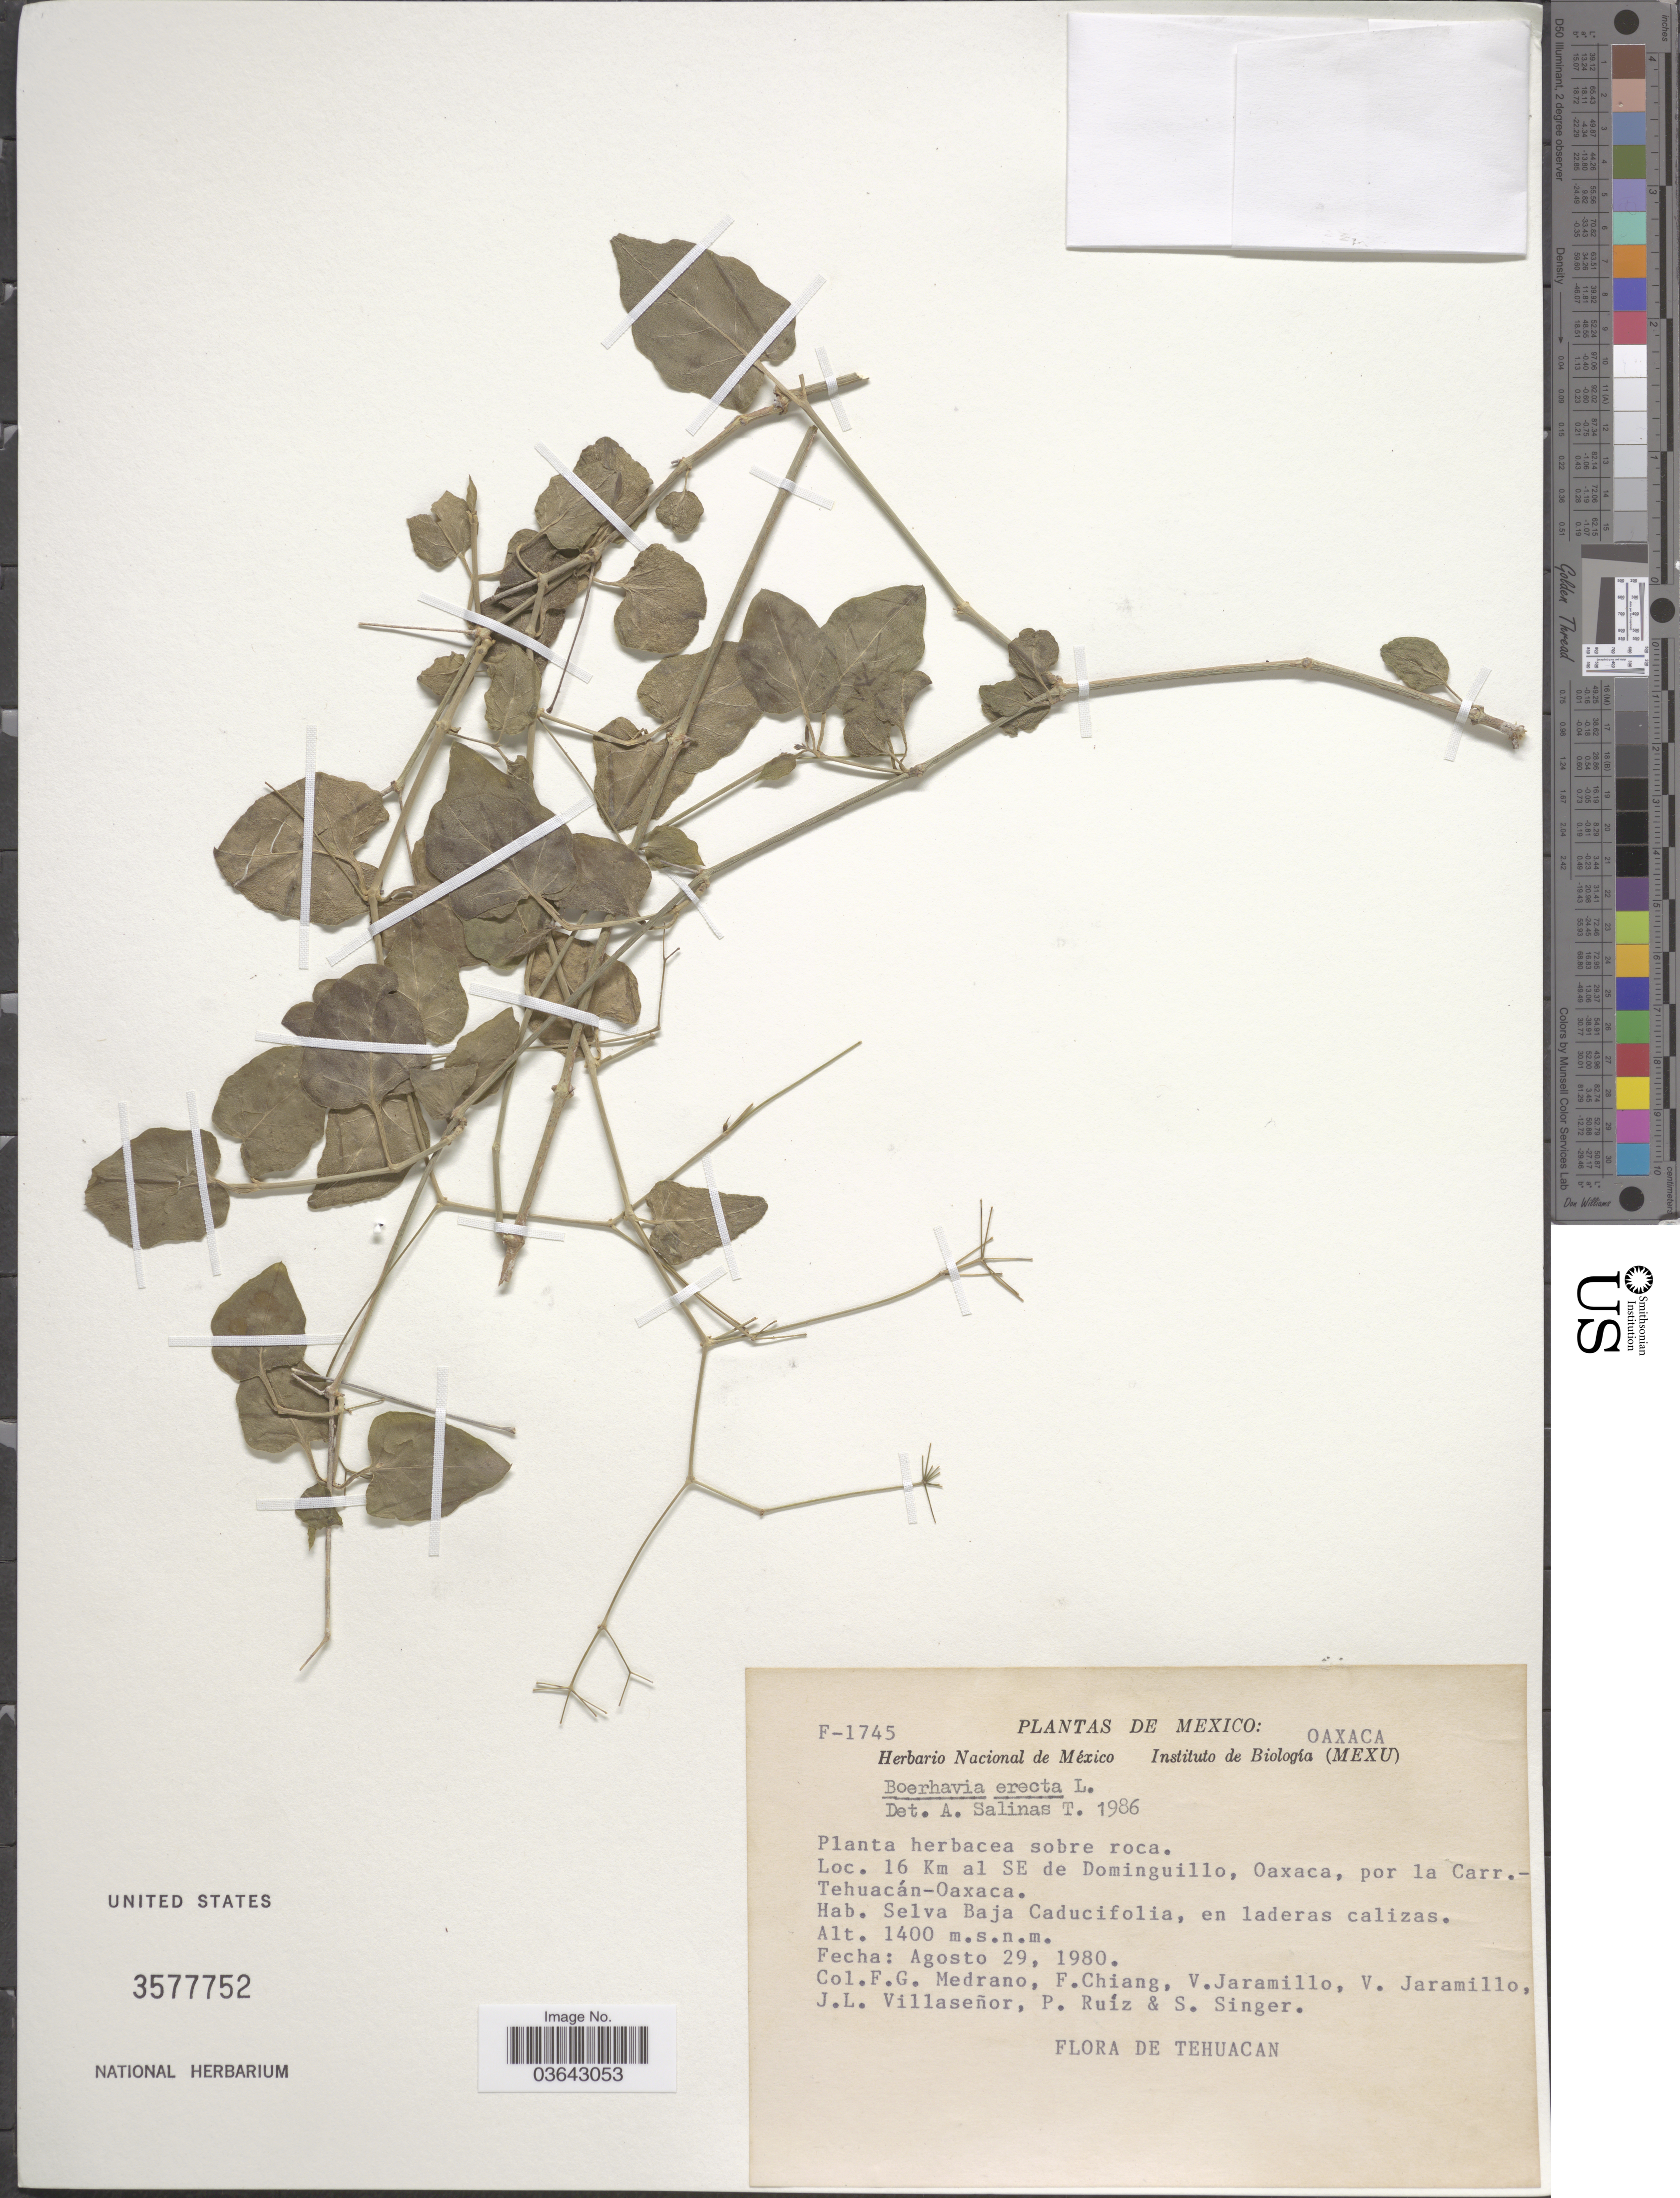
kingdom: Plantae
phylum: Tracheophyta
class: Magnoliopsida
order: Caryophyllales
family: Nyctaginaceae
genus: Boerhavia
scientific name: Boerhavia erecta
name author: L.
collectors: F. Medrano, F. Chiang, V. Jaramillo, V. Jaramillo & et al.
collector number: F-1745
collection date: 1980-08-29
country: Mexico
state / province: Oaxaca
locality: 16 Km al SE de Dominguillo, Oaxaca, por la Carr.- Tehuacán - Oaxaca.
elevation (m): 1400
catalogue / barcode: US 3577752